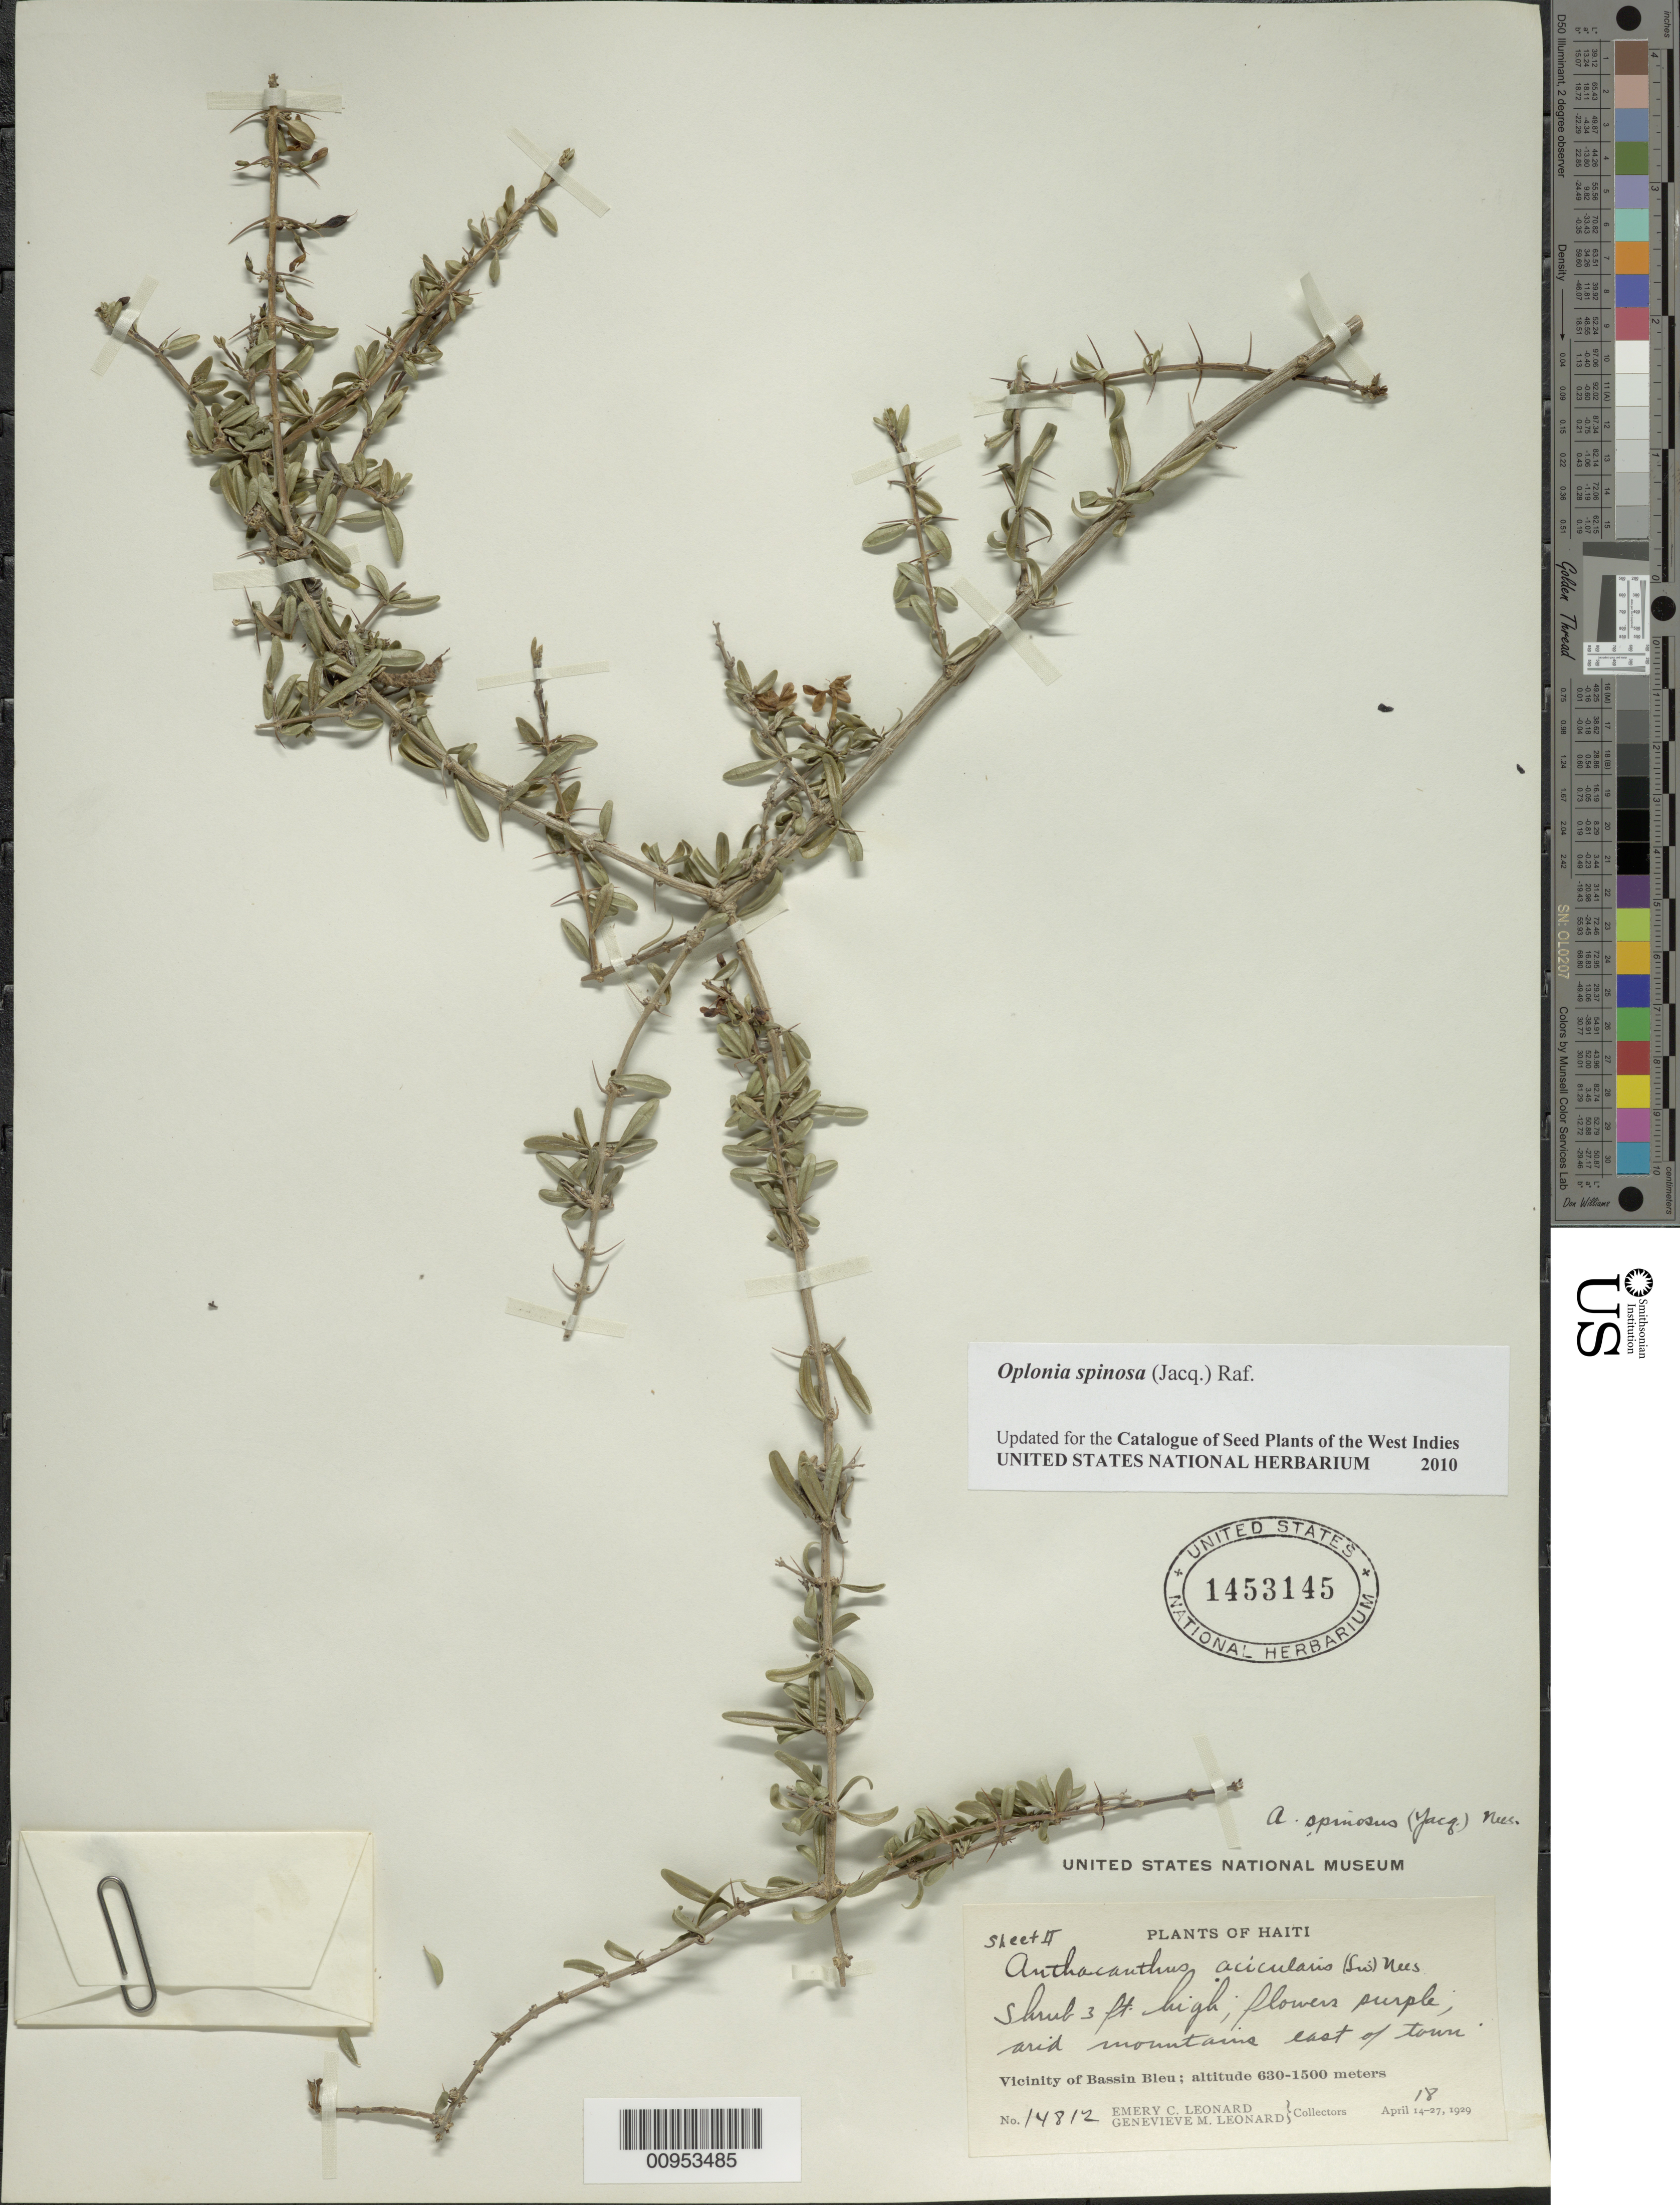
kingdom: Plantae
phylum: Tracheophyta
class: Magnoliopsida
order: Lamiales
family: Acanthaceae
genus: Oplonia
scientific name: Oplonia spinosa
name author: Raf.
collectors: E. C. Leonard & G. M. Leonard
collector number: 14812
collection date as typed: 18 Apr 1929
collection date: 1929-04-18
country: Haiti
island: Hispaniola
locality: Vicinity of Bassin Bleu, east of town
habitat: Arid mountains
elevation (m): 630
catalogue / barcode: US 1453145